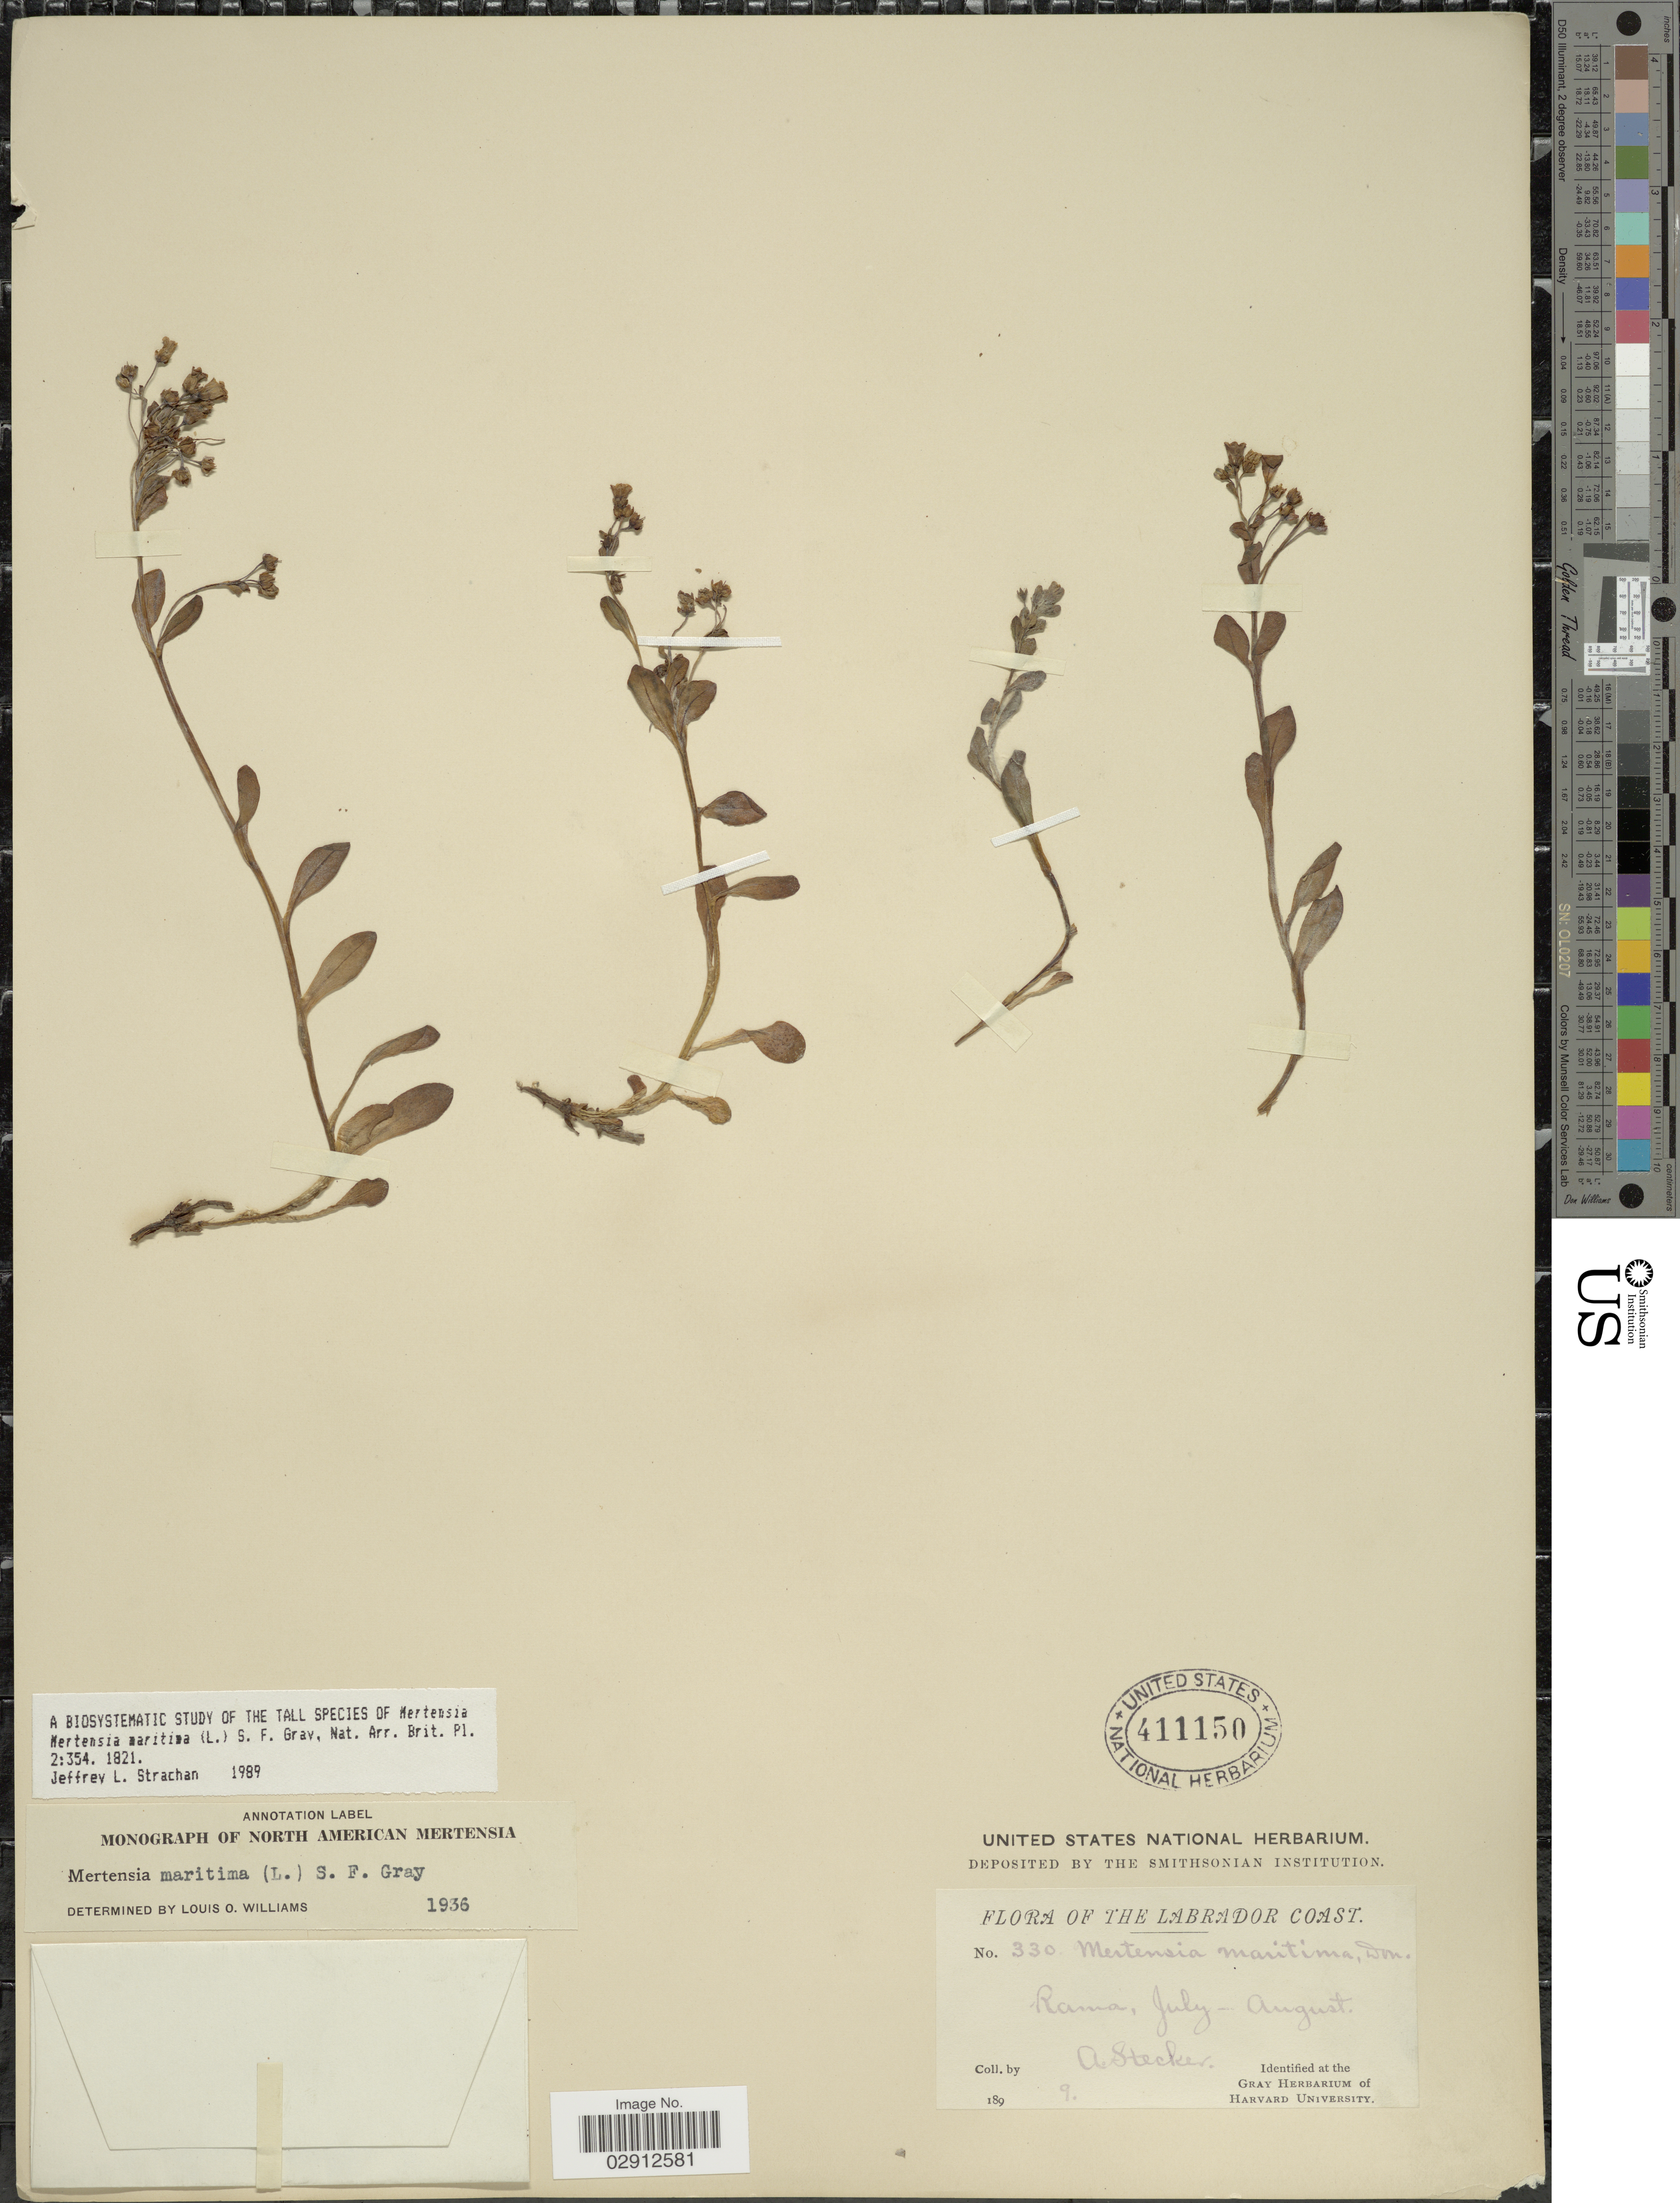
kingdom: Plantae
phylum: Tracheophyta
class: Magnoliopsida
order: Boraginales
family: Boraginaceae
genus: Mertensia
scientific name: Mertensia maritima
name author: (L.) S.F. Gray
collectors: A. Stecker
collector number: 330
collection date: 1899-07/1899-08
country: Canada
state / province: Newfoundland and Labrador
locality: The Labrador Coast, Rama.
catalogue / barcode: US 411150